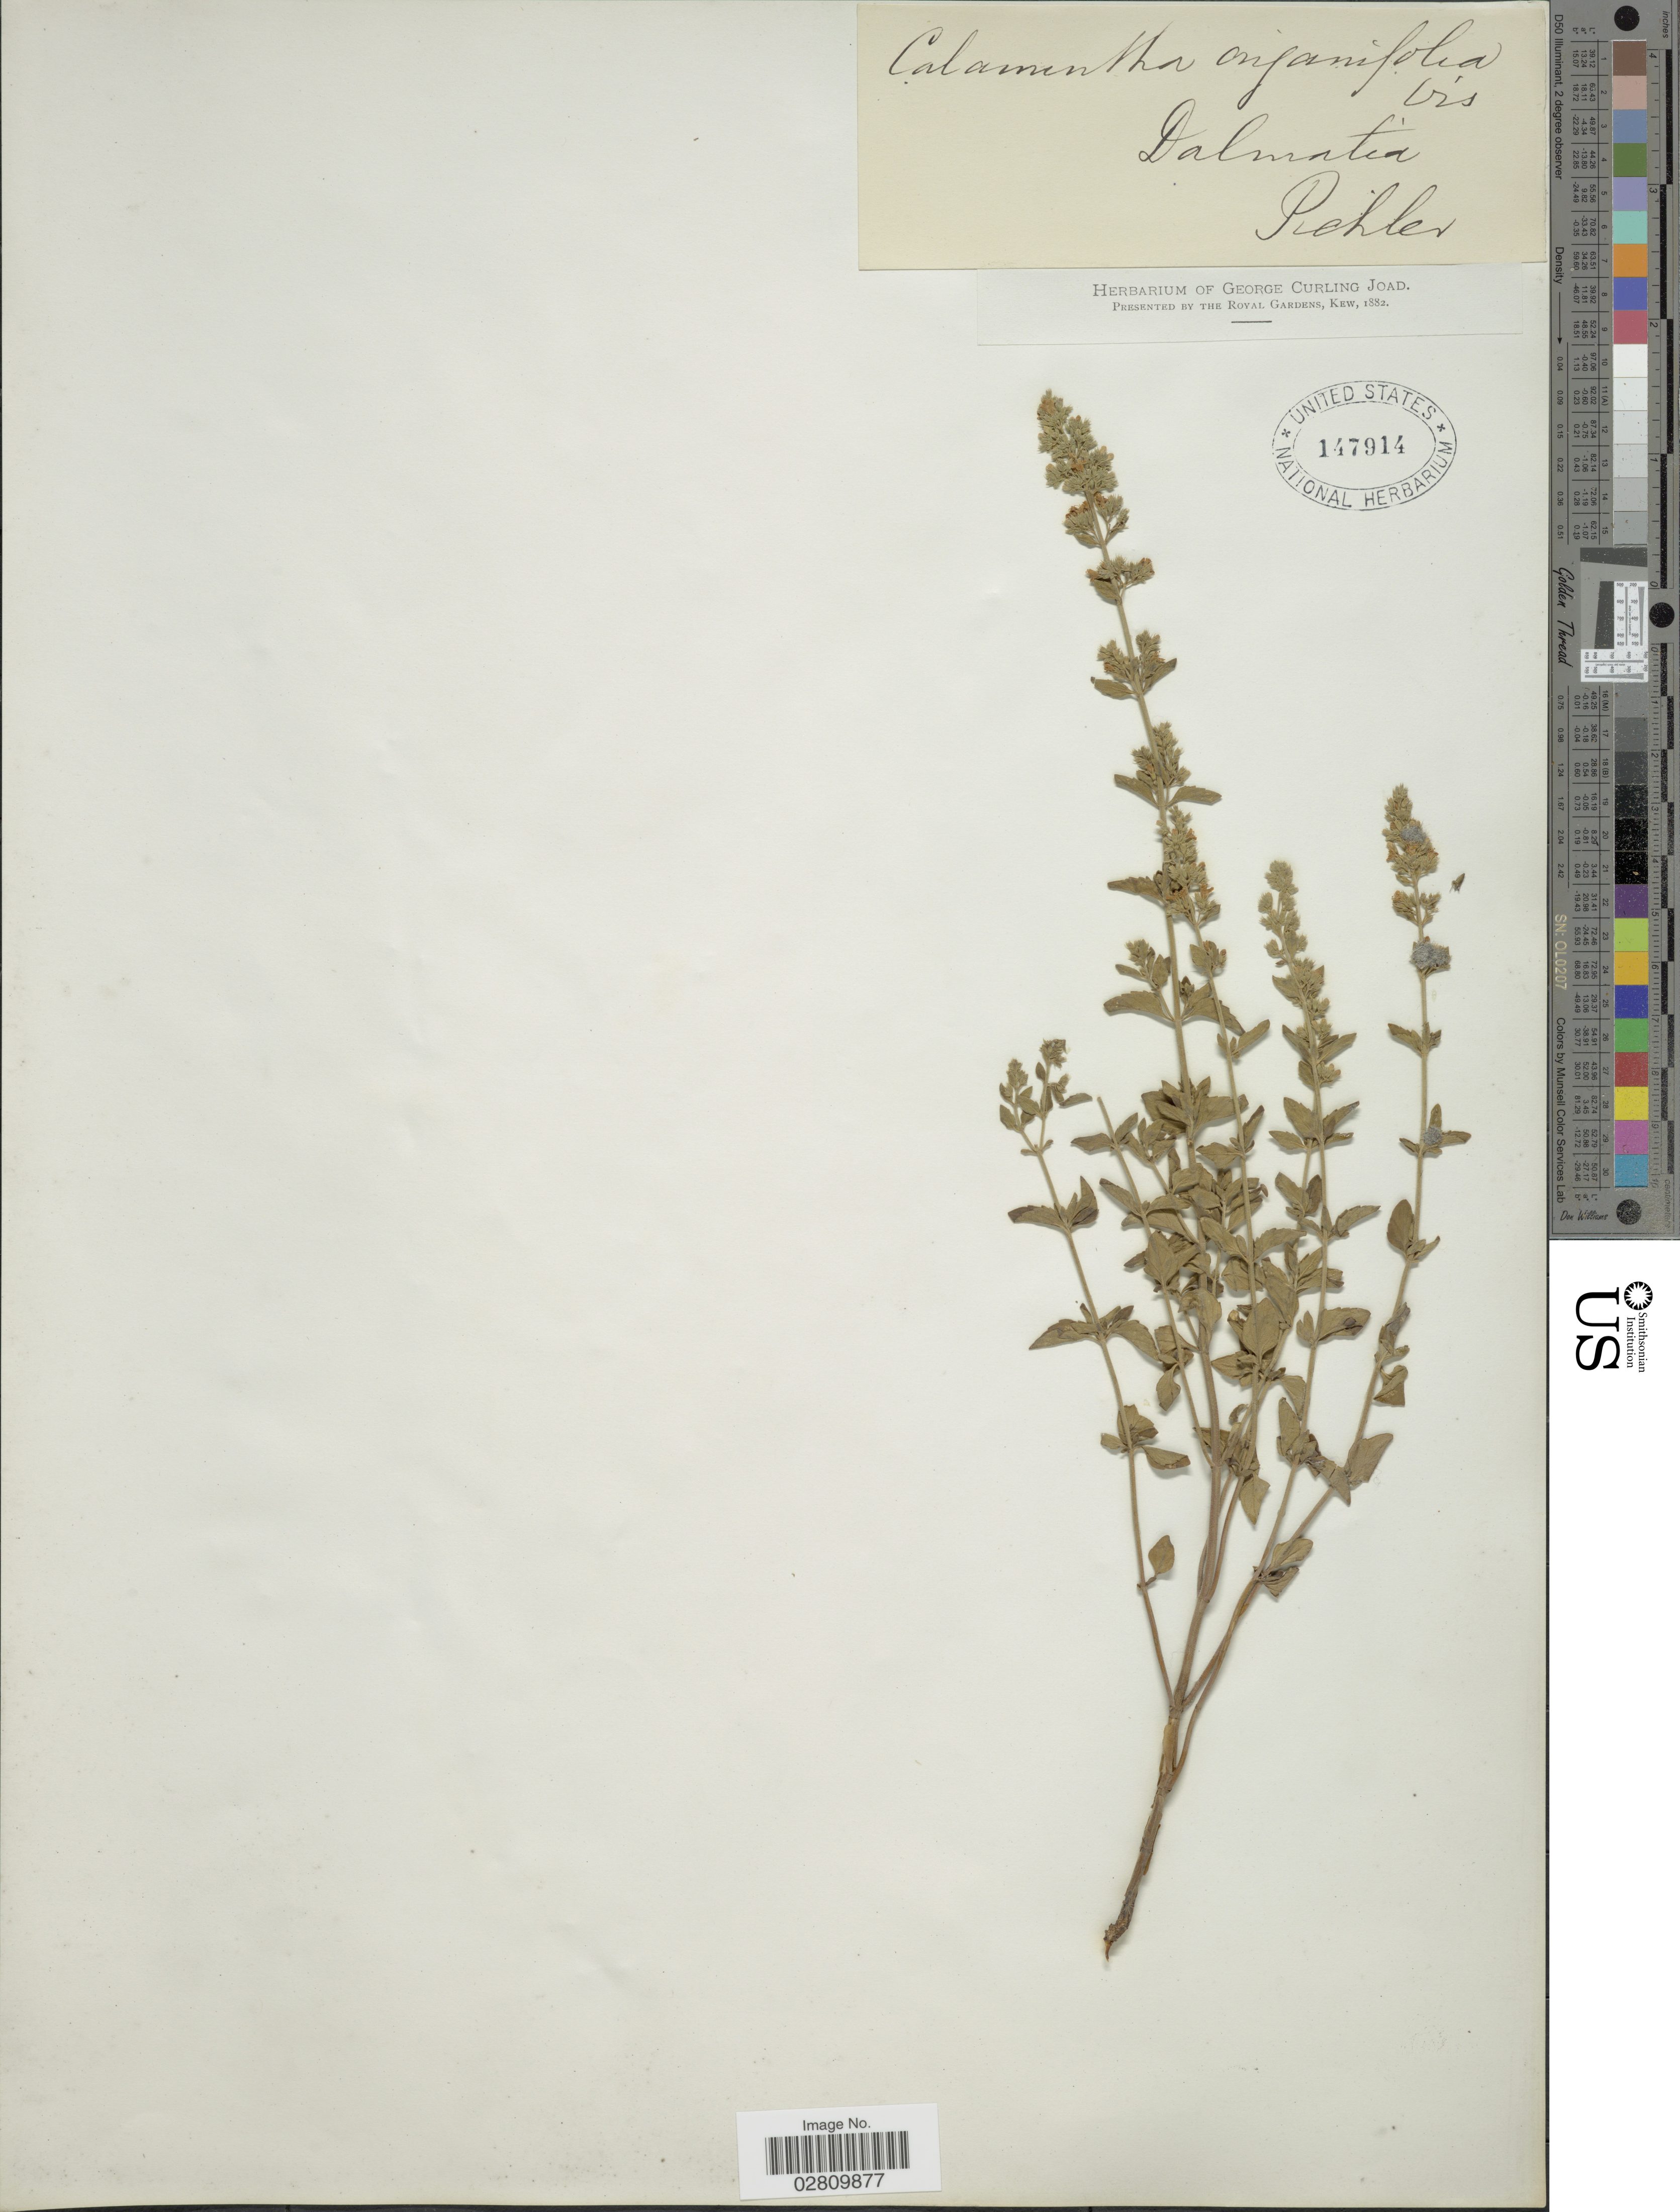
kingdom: Plantae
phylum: Tracheophyta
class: Magnoliopsida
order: Lamiales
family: Lamiaceae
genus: Calamintha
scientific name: Calamintha origanifolia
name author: (Labill.) Boiss.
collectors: Pichler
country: Croatia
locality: Dalmatia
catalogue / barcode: US 147914